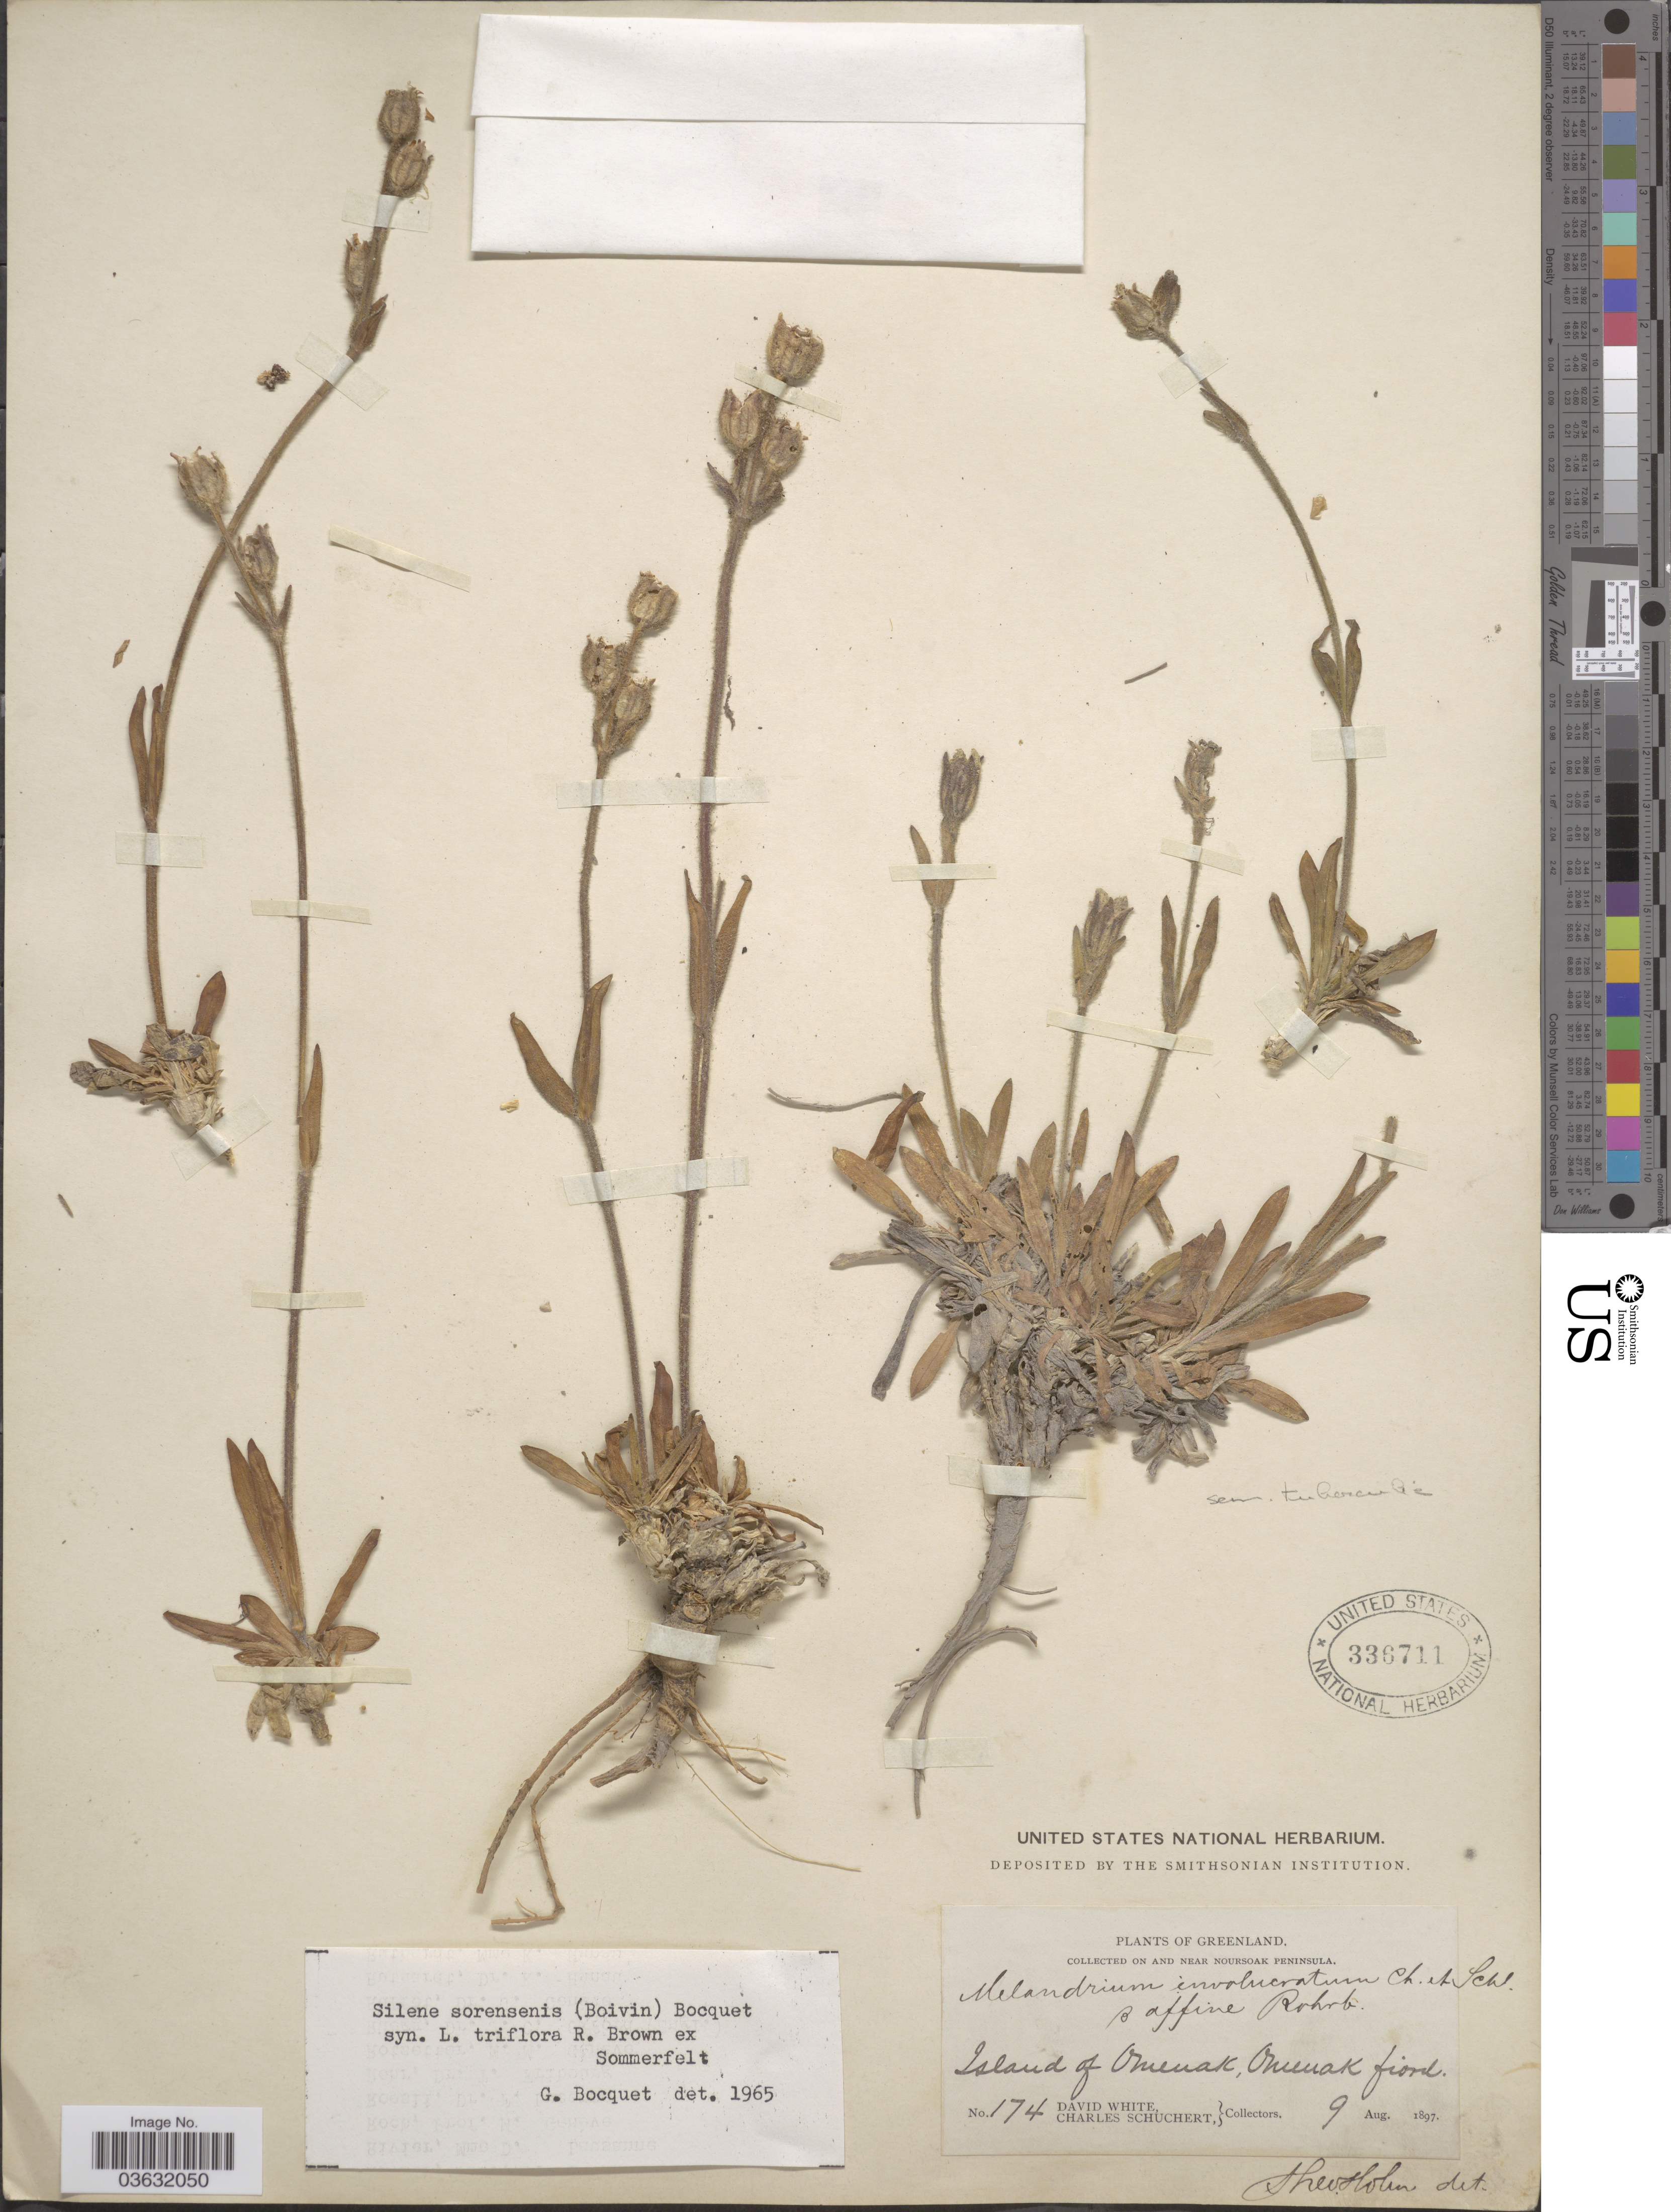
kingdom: Plantae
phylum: Tracheophyta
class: Magnoliopsida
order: Caryophyllales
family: Caryophyllaceae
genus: Silene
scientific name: Silene sorensenis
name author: (B. Boivin) Bocquet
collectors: D. White & C. Schuchert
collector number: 174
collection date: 1897-08-09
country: Greenland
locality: On and near Noursoak Peninsula. Island of Omenak, Omenak fiord.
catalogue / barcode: US 3369711